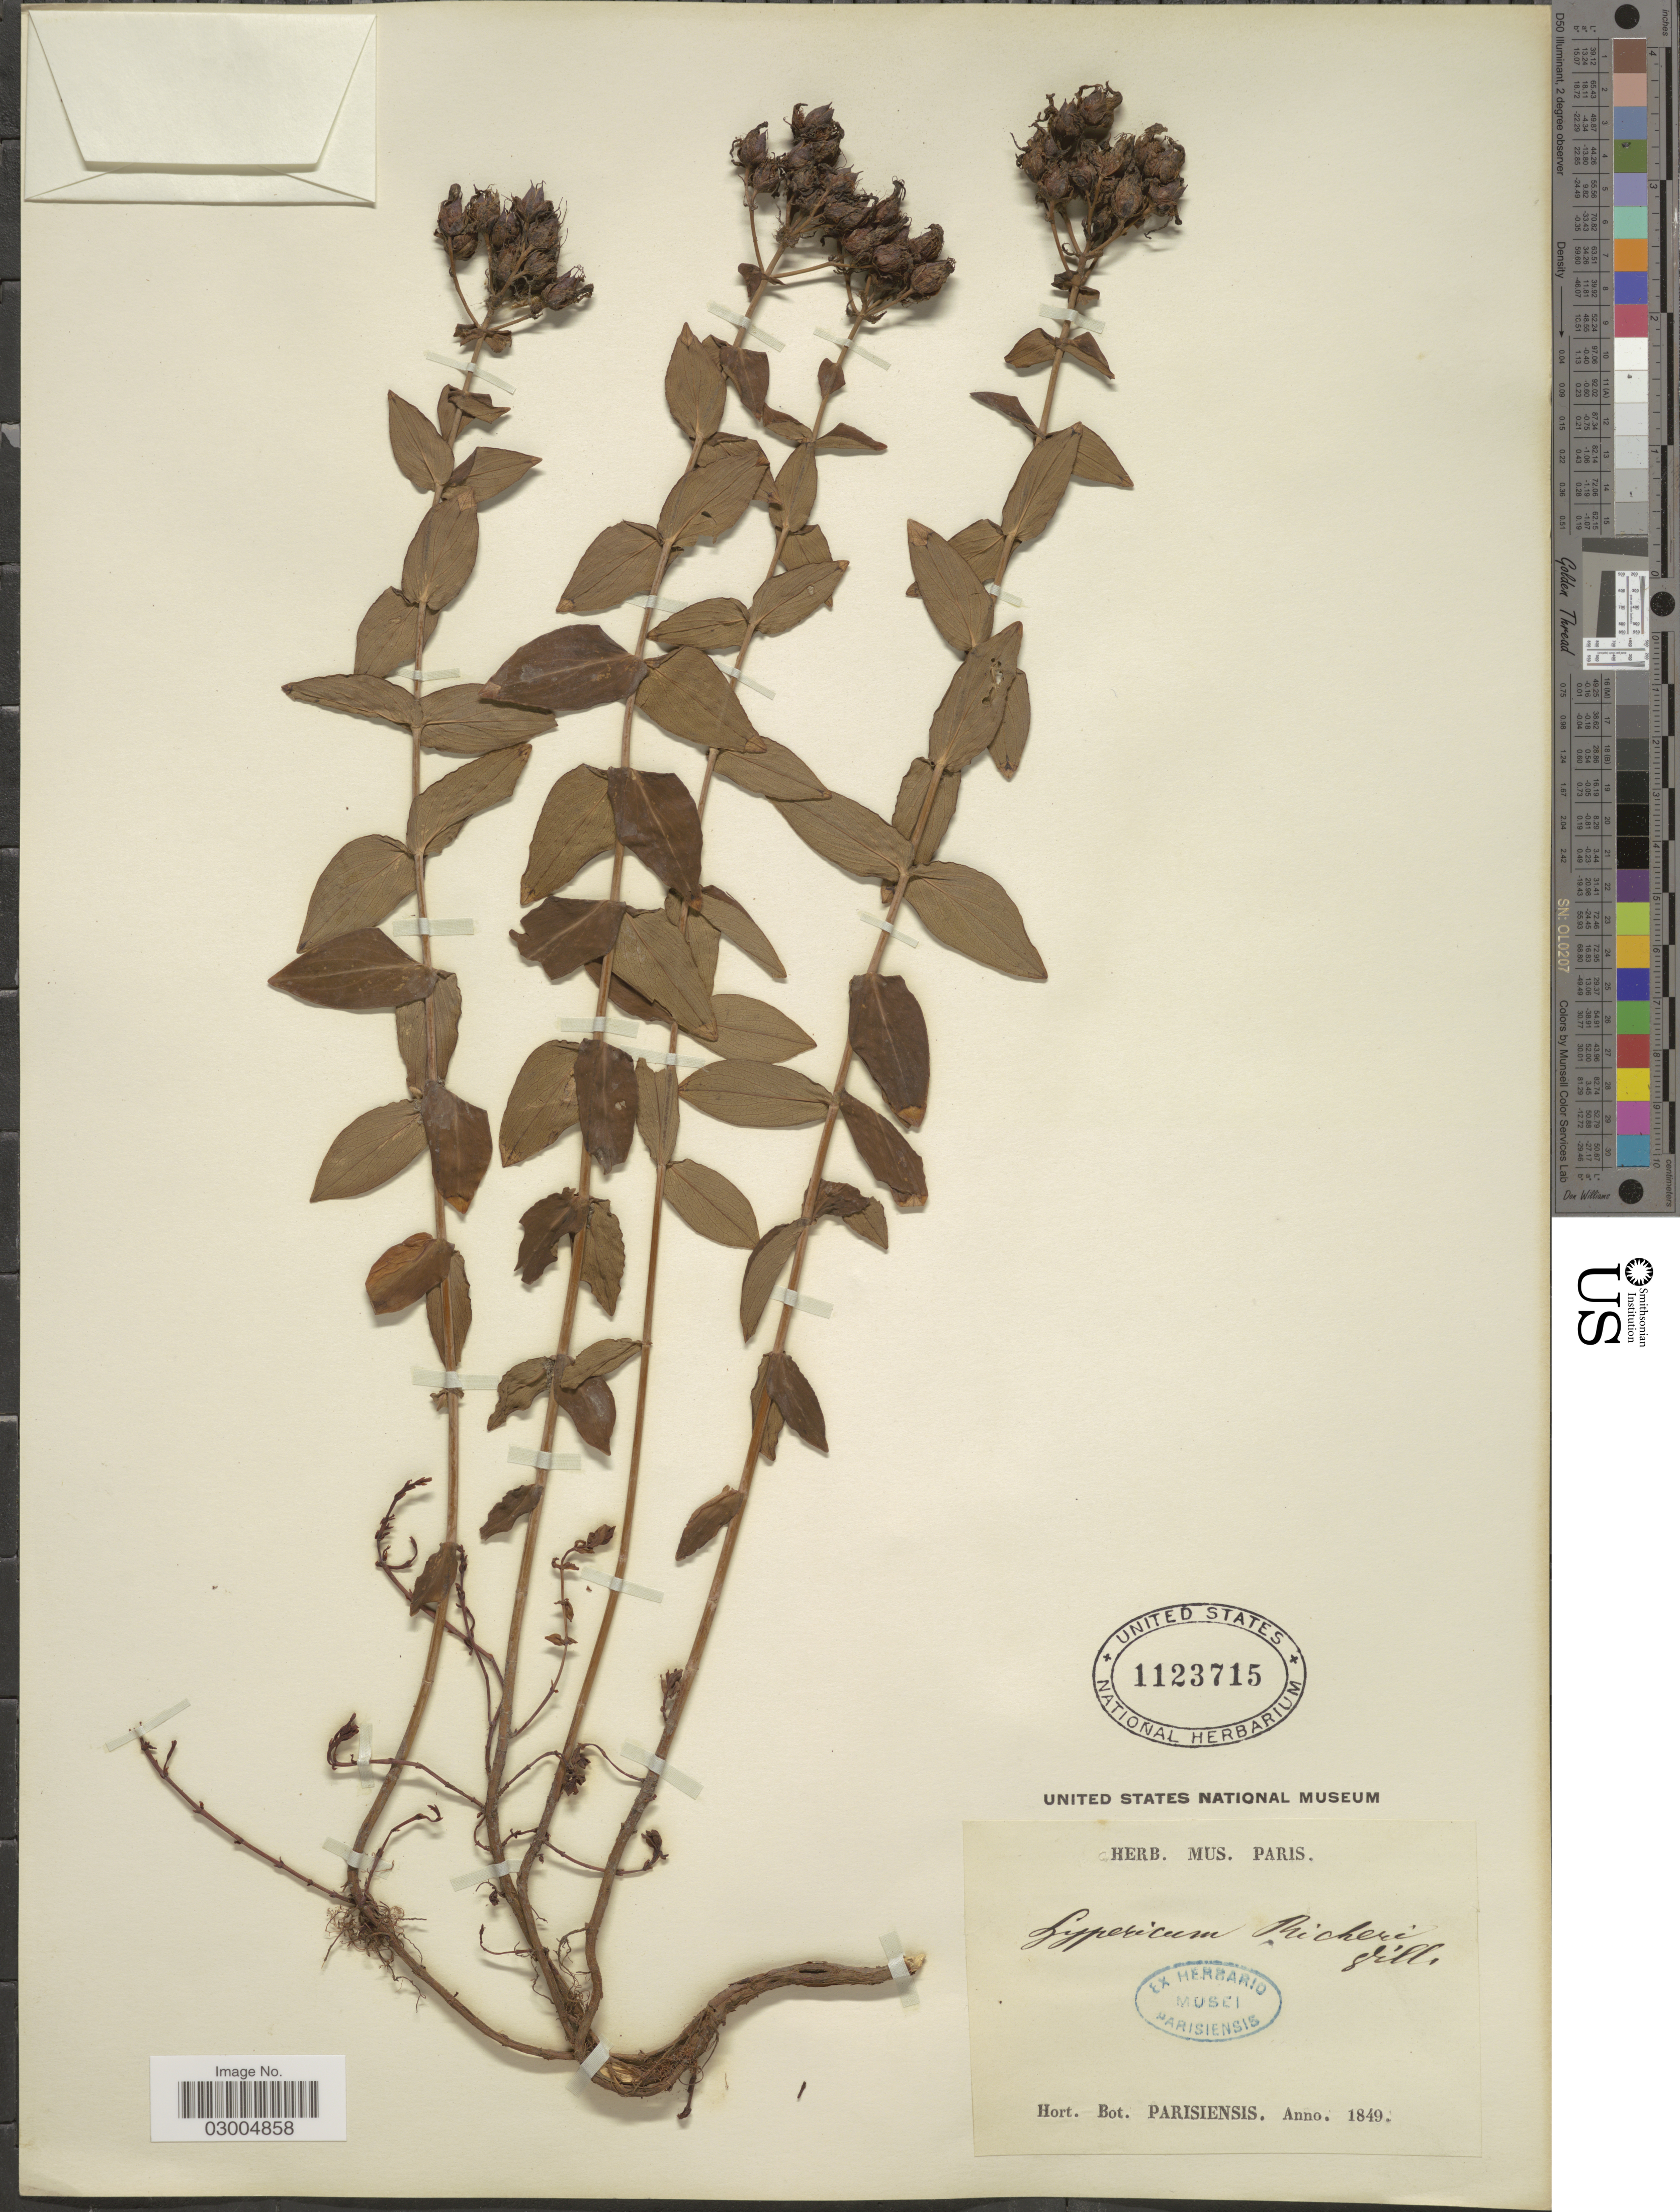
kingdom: Plantae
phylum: Tracheophyta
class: Magnoliopsida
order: Malpighiales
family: Hypericaceae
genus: Hypericum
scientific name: Hypericum richeri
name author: Vill.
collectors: ex herb. Mus. Paris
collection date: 1849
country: France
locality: Hort. Bot. Parisiensis.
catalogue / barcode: US 1123715